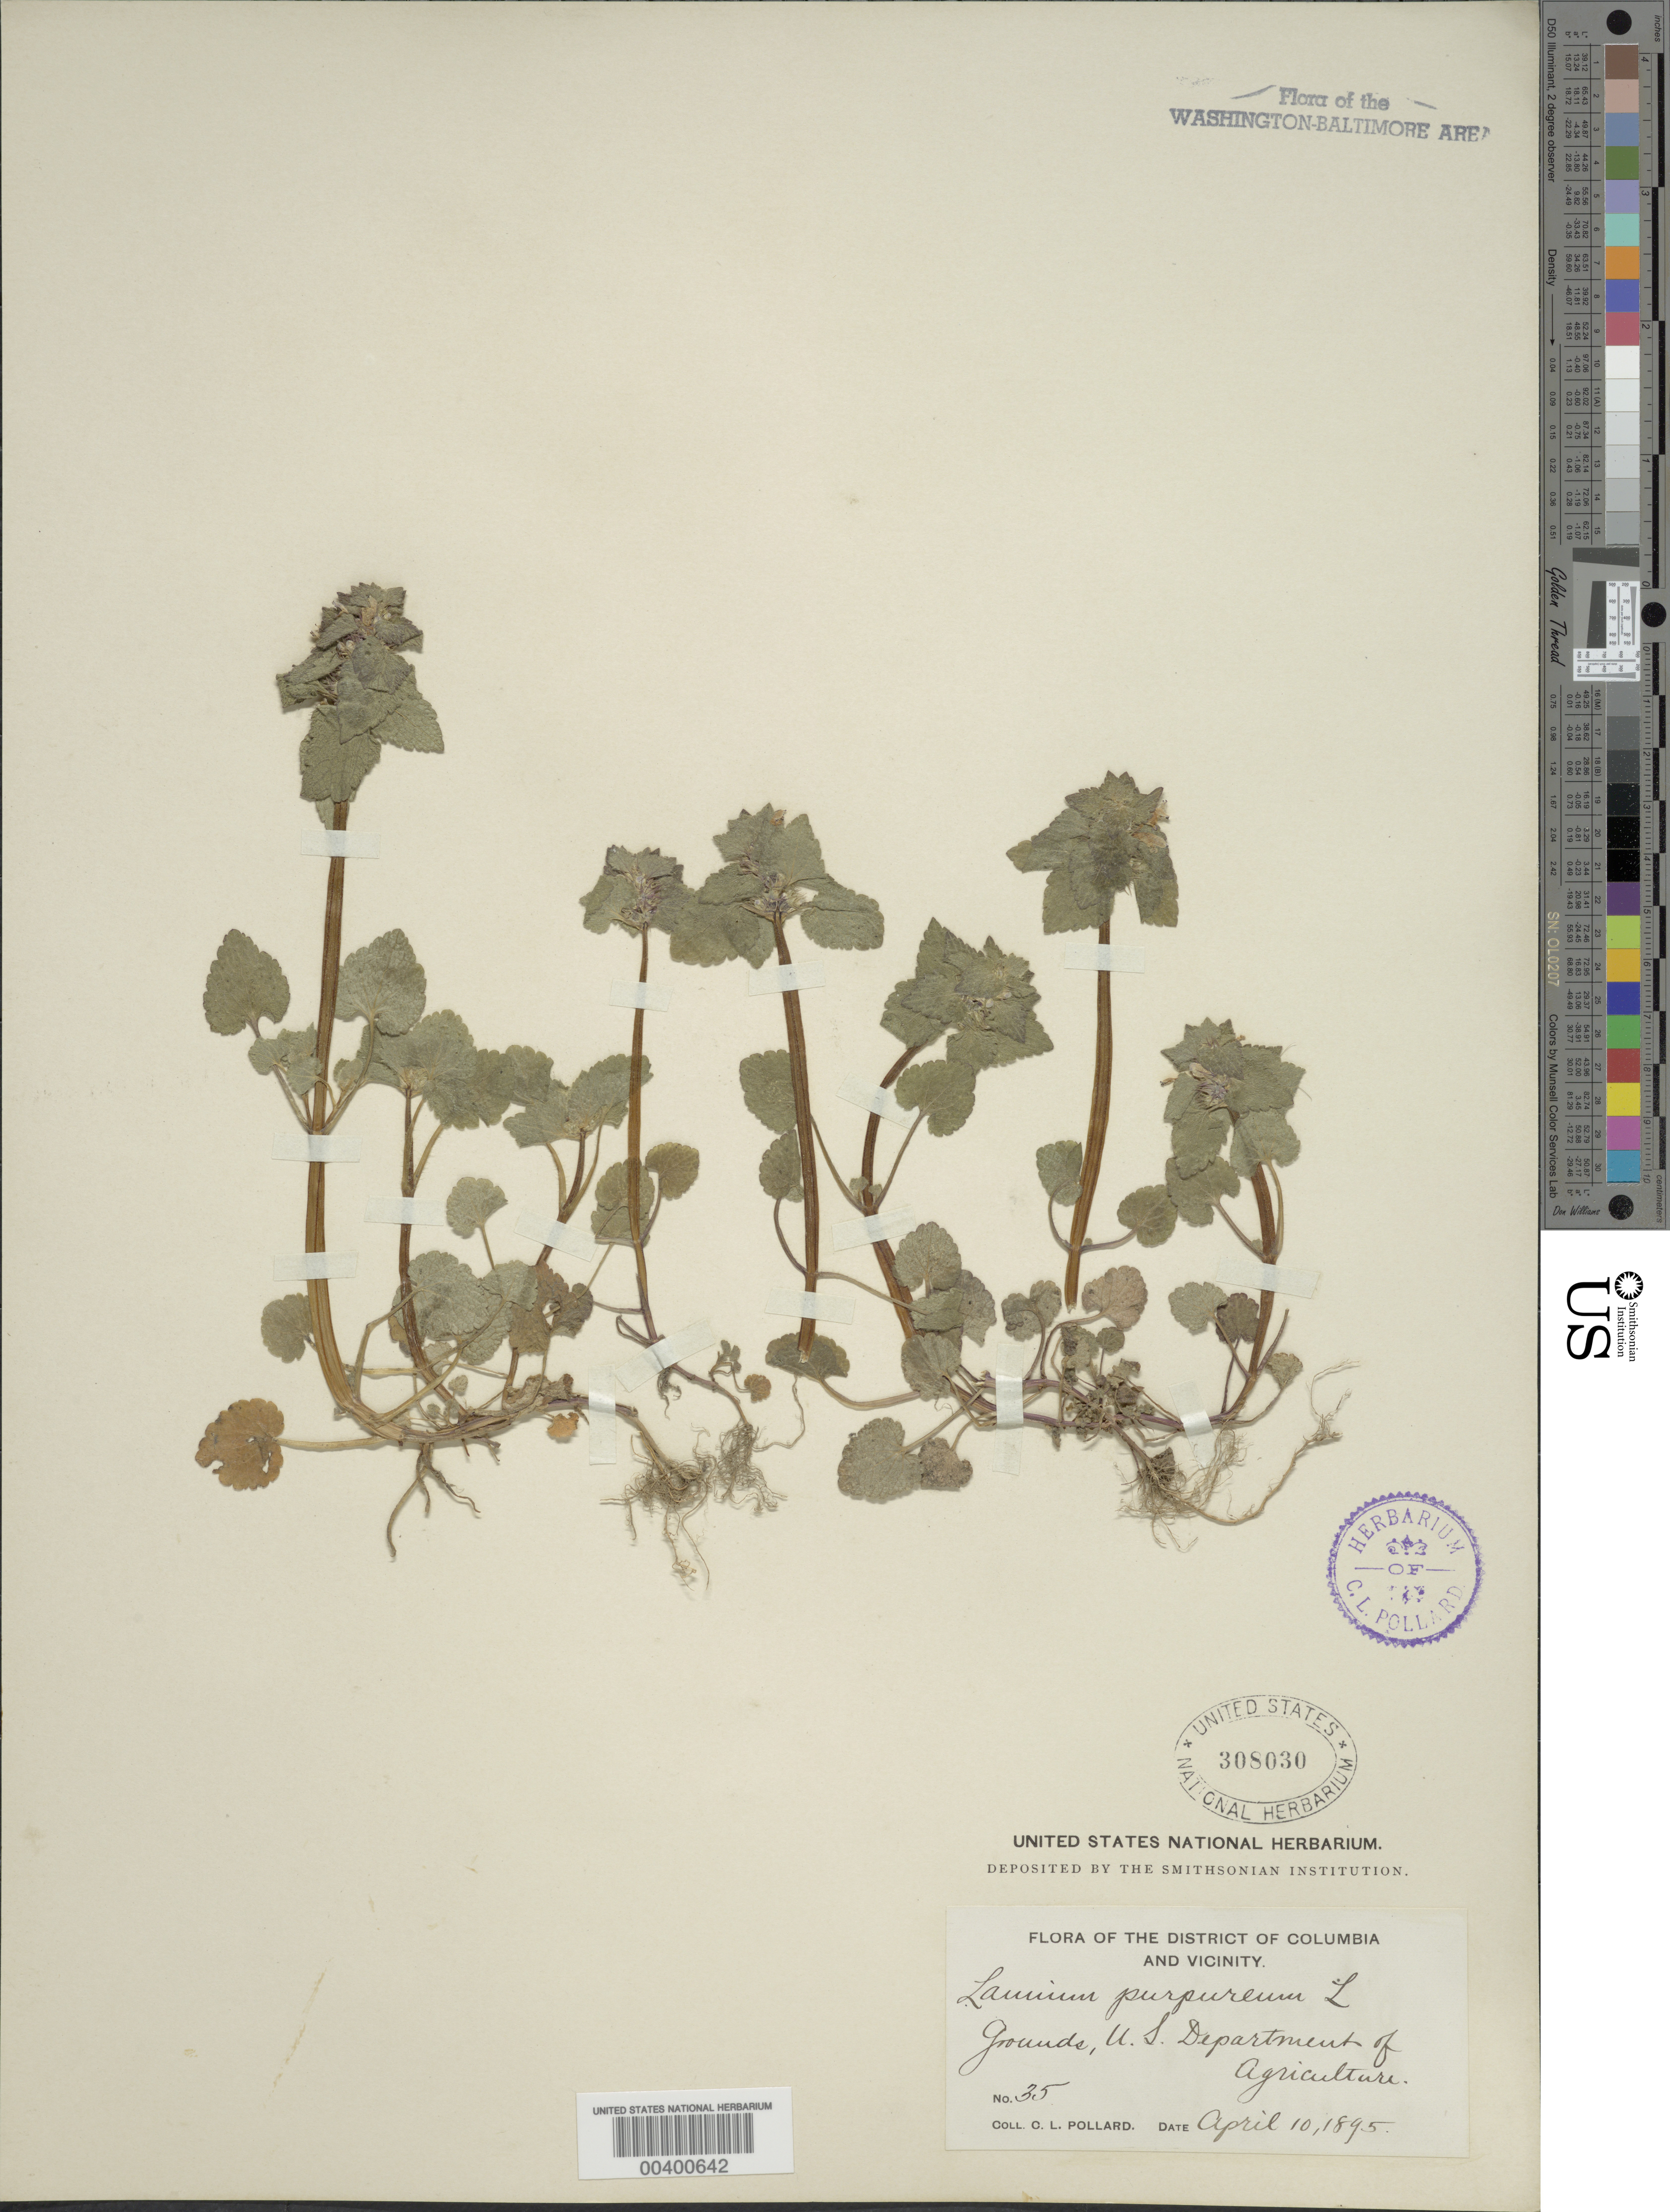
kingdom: Plantae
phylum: Tracheophyta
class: Magnoliopsida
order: Lamiales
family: Lamiaceae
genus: Lamium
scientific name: Lamium purpureum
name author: L.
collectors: C. L. Pollard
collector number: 35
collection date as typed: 10 Apr 1895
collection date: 1895-04-10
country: United States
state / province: District of Columbia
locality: U.S. Dept. of Agriculture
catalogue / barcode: US 308030